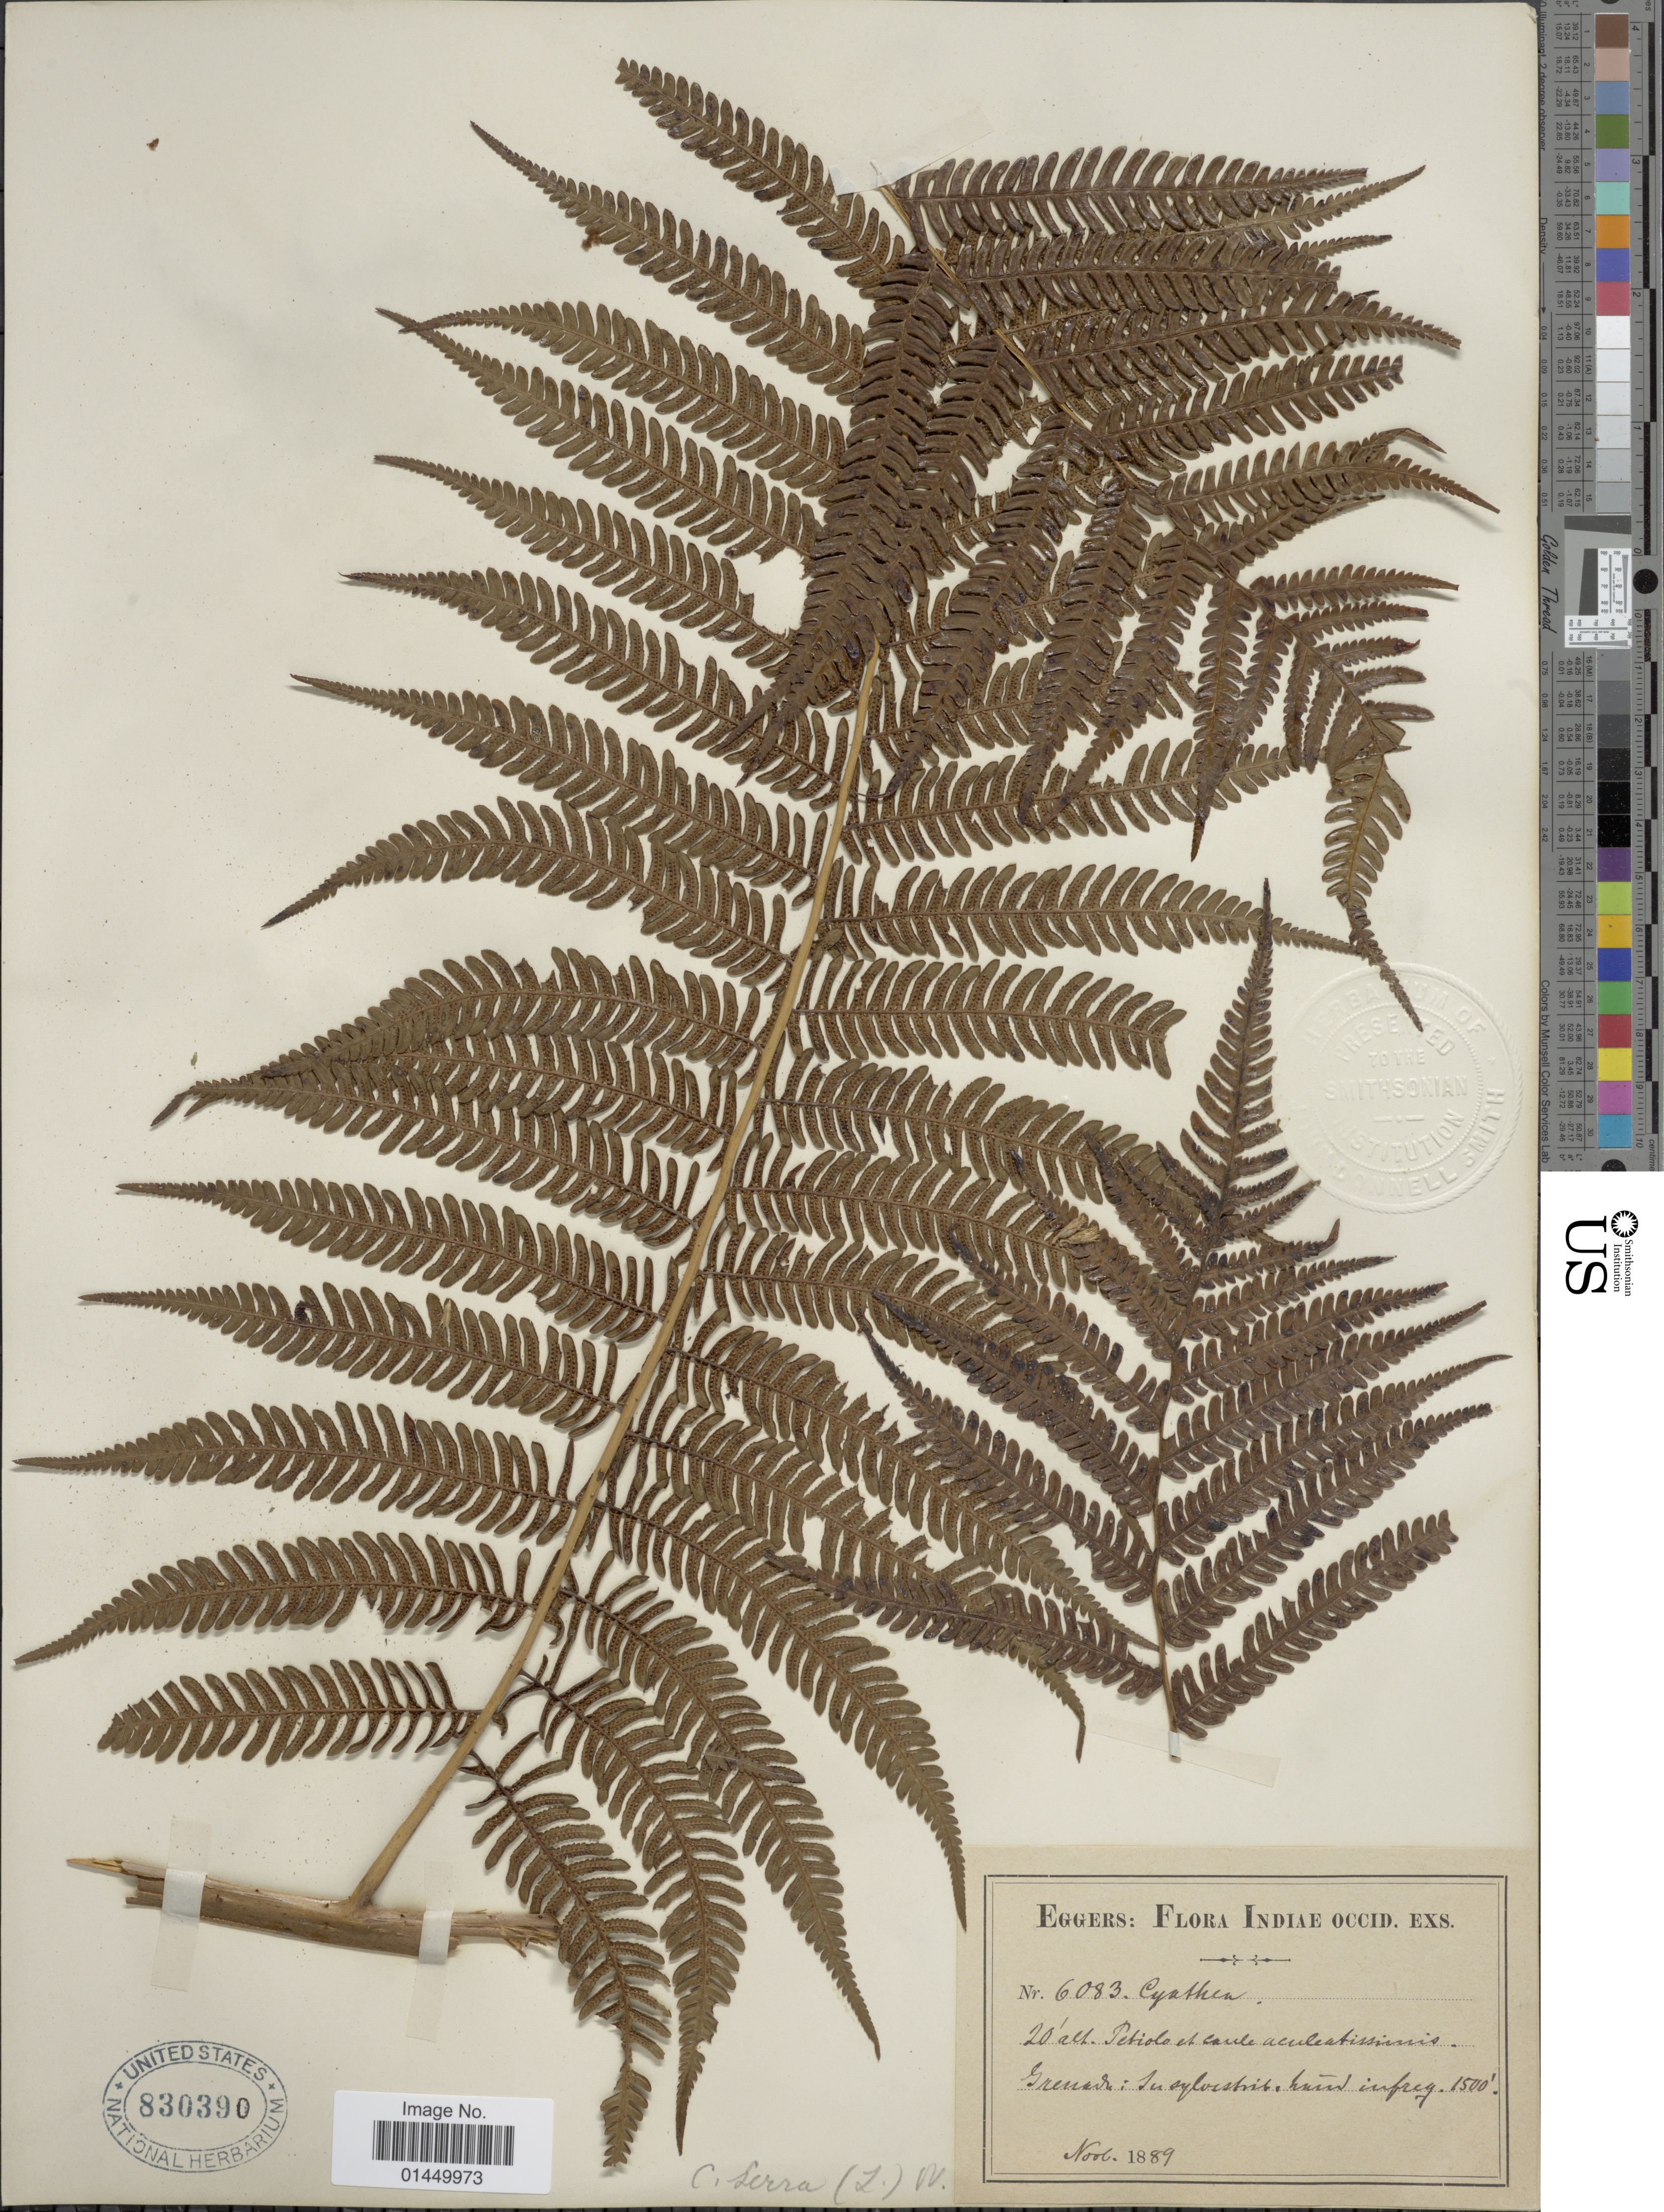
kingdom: Plantae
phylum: Tracheophyta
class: Polypodiopsida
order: Cyatheales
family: Cyatheaceae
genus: Cyathea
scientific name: Cyathea arborea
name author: (L.) Sm.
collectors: H. F. A. von Eggers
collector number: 6083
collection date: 1889-11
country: Grenada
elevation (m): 457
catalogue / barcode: US 830390